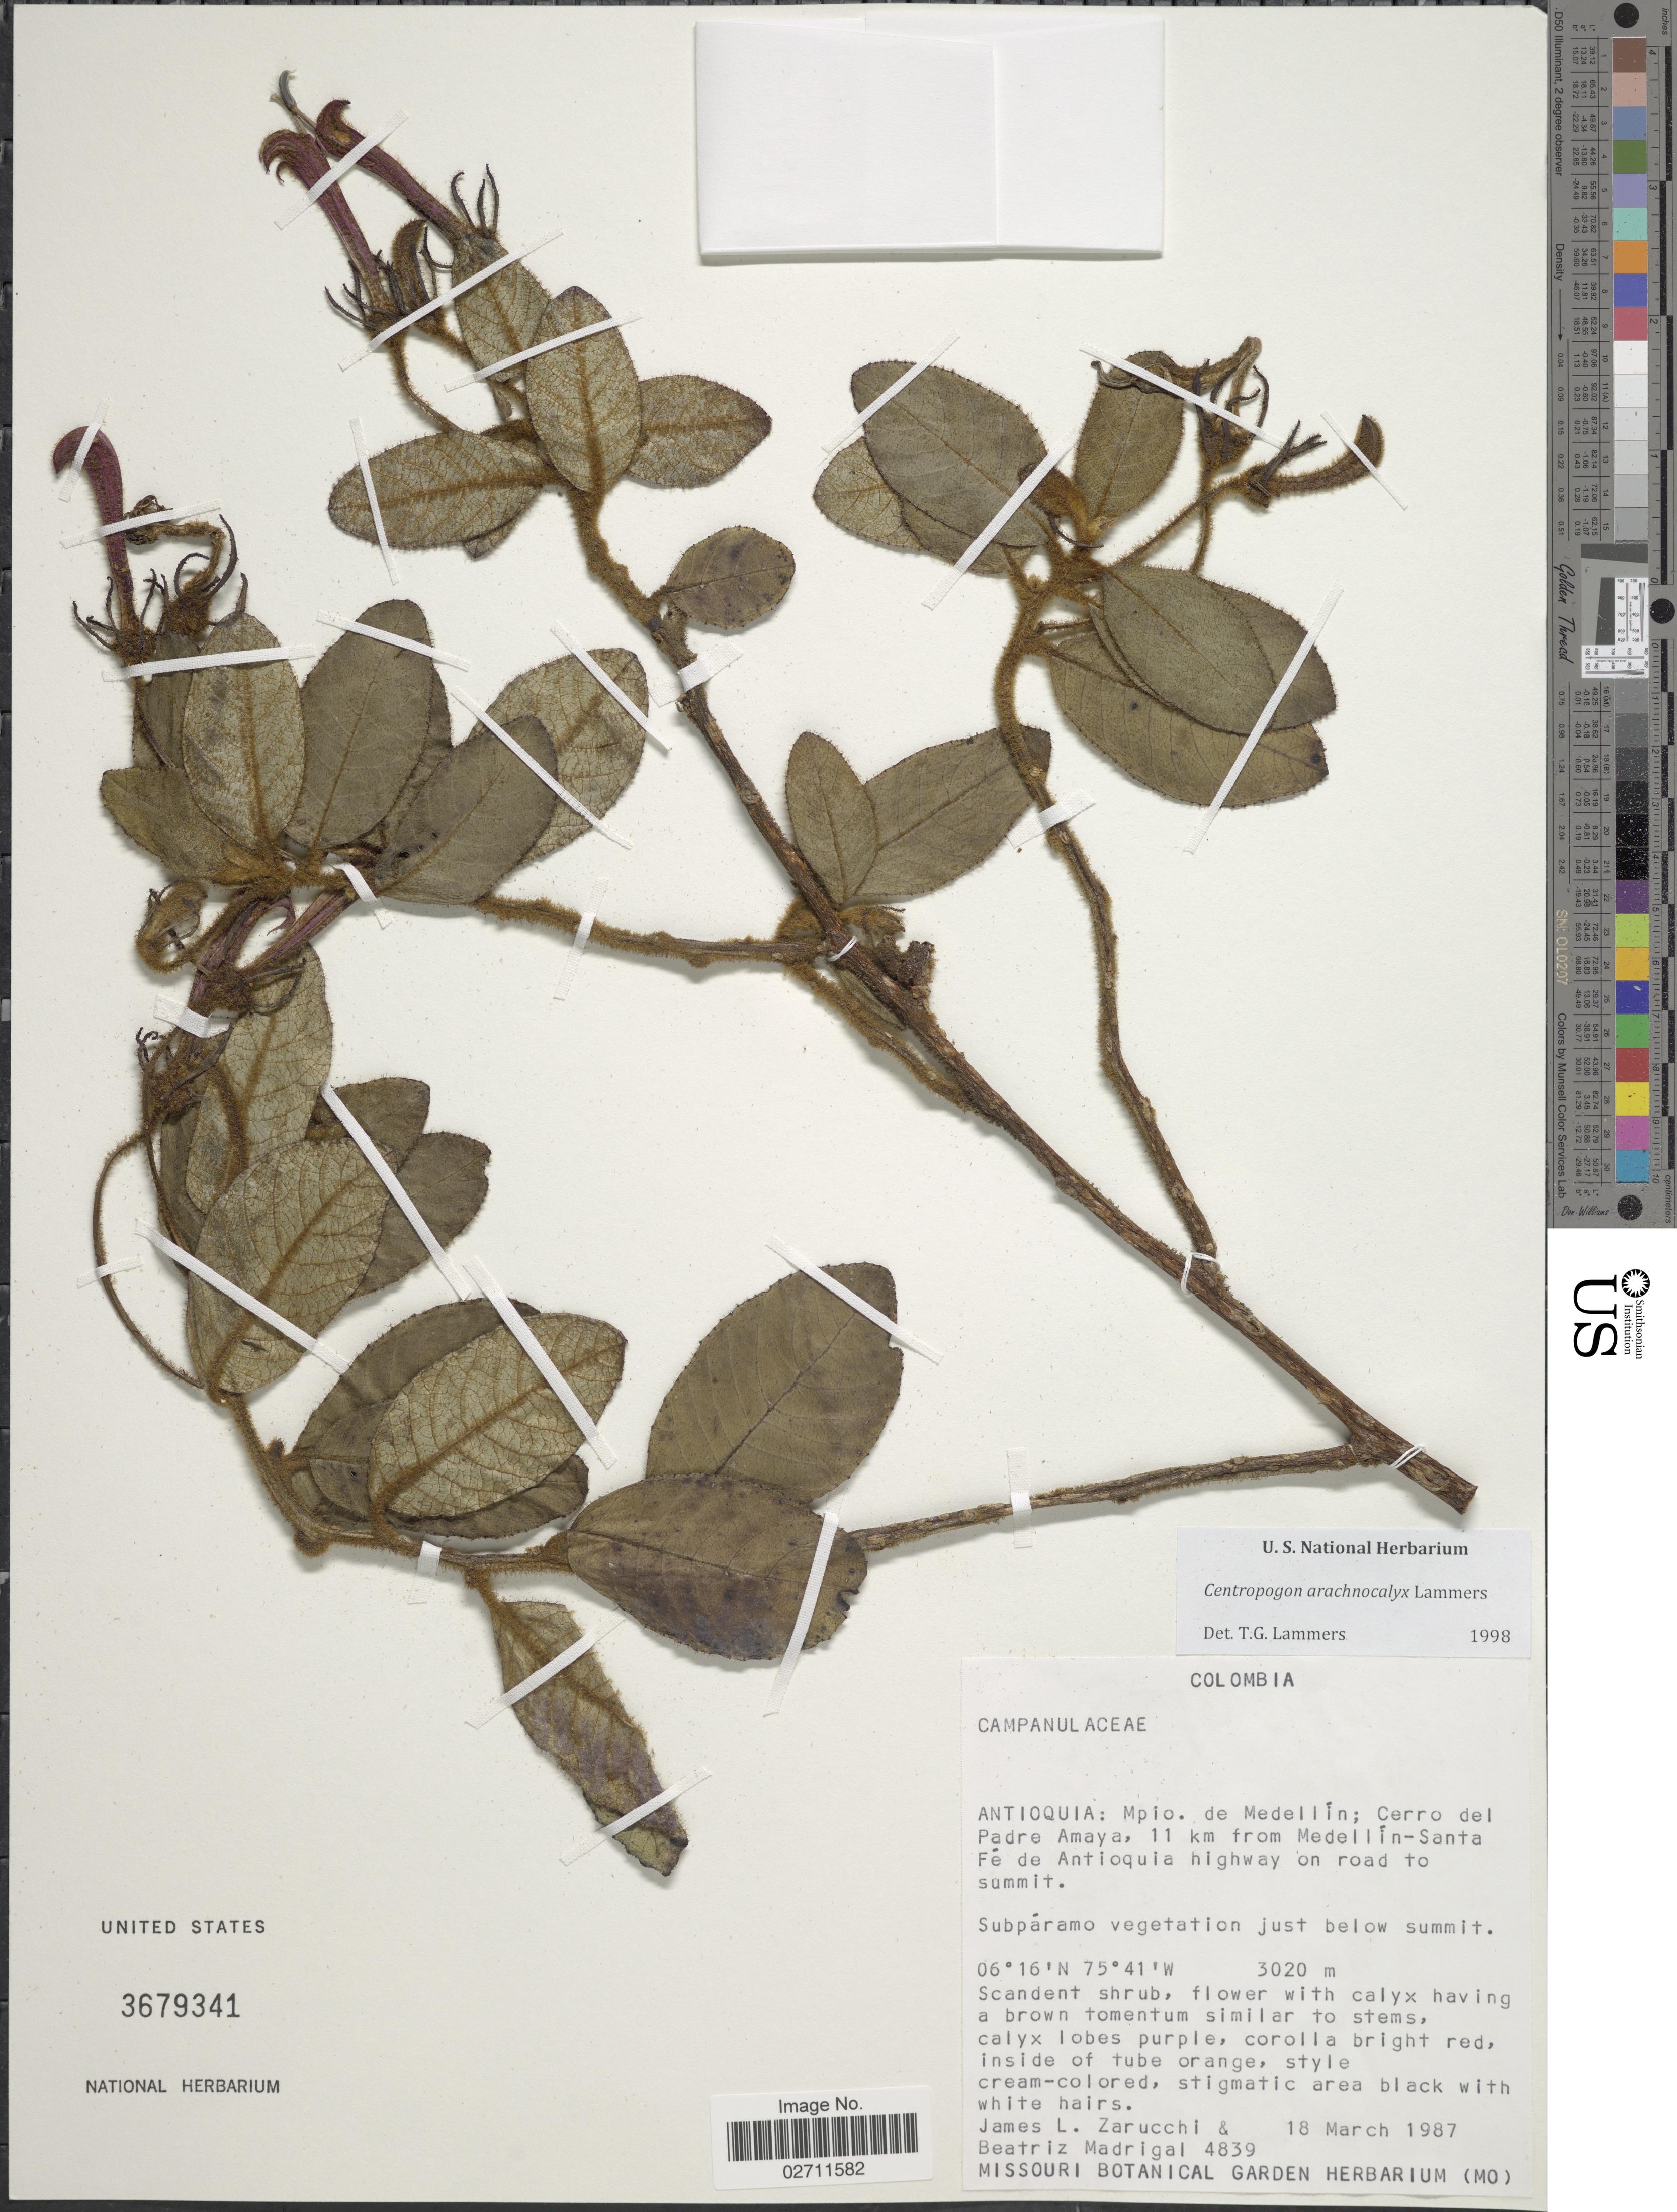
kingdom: Plantae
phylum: Tracheophyta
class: Magnoliopsida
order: Asterales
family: Campanulaceae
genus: Centropogon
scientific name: Centropogon arachnocalyx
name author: Lammers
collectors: J. L. Zarucchi & B. E. Madrigal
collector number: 4839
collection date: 1987-03-18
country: Colombia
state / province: Antioquia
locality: Mpio. de Medellin; Cerro del Padre Amaya, 11 km from Medellin-Santa Fe de Antioquia highway on road to summit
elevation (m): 3020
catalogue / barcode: US 3679341